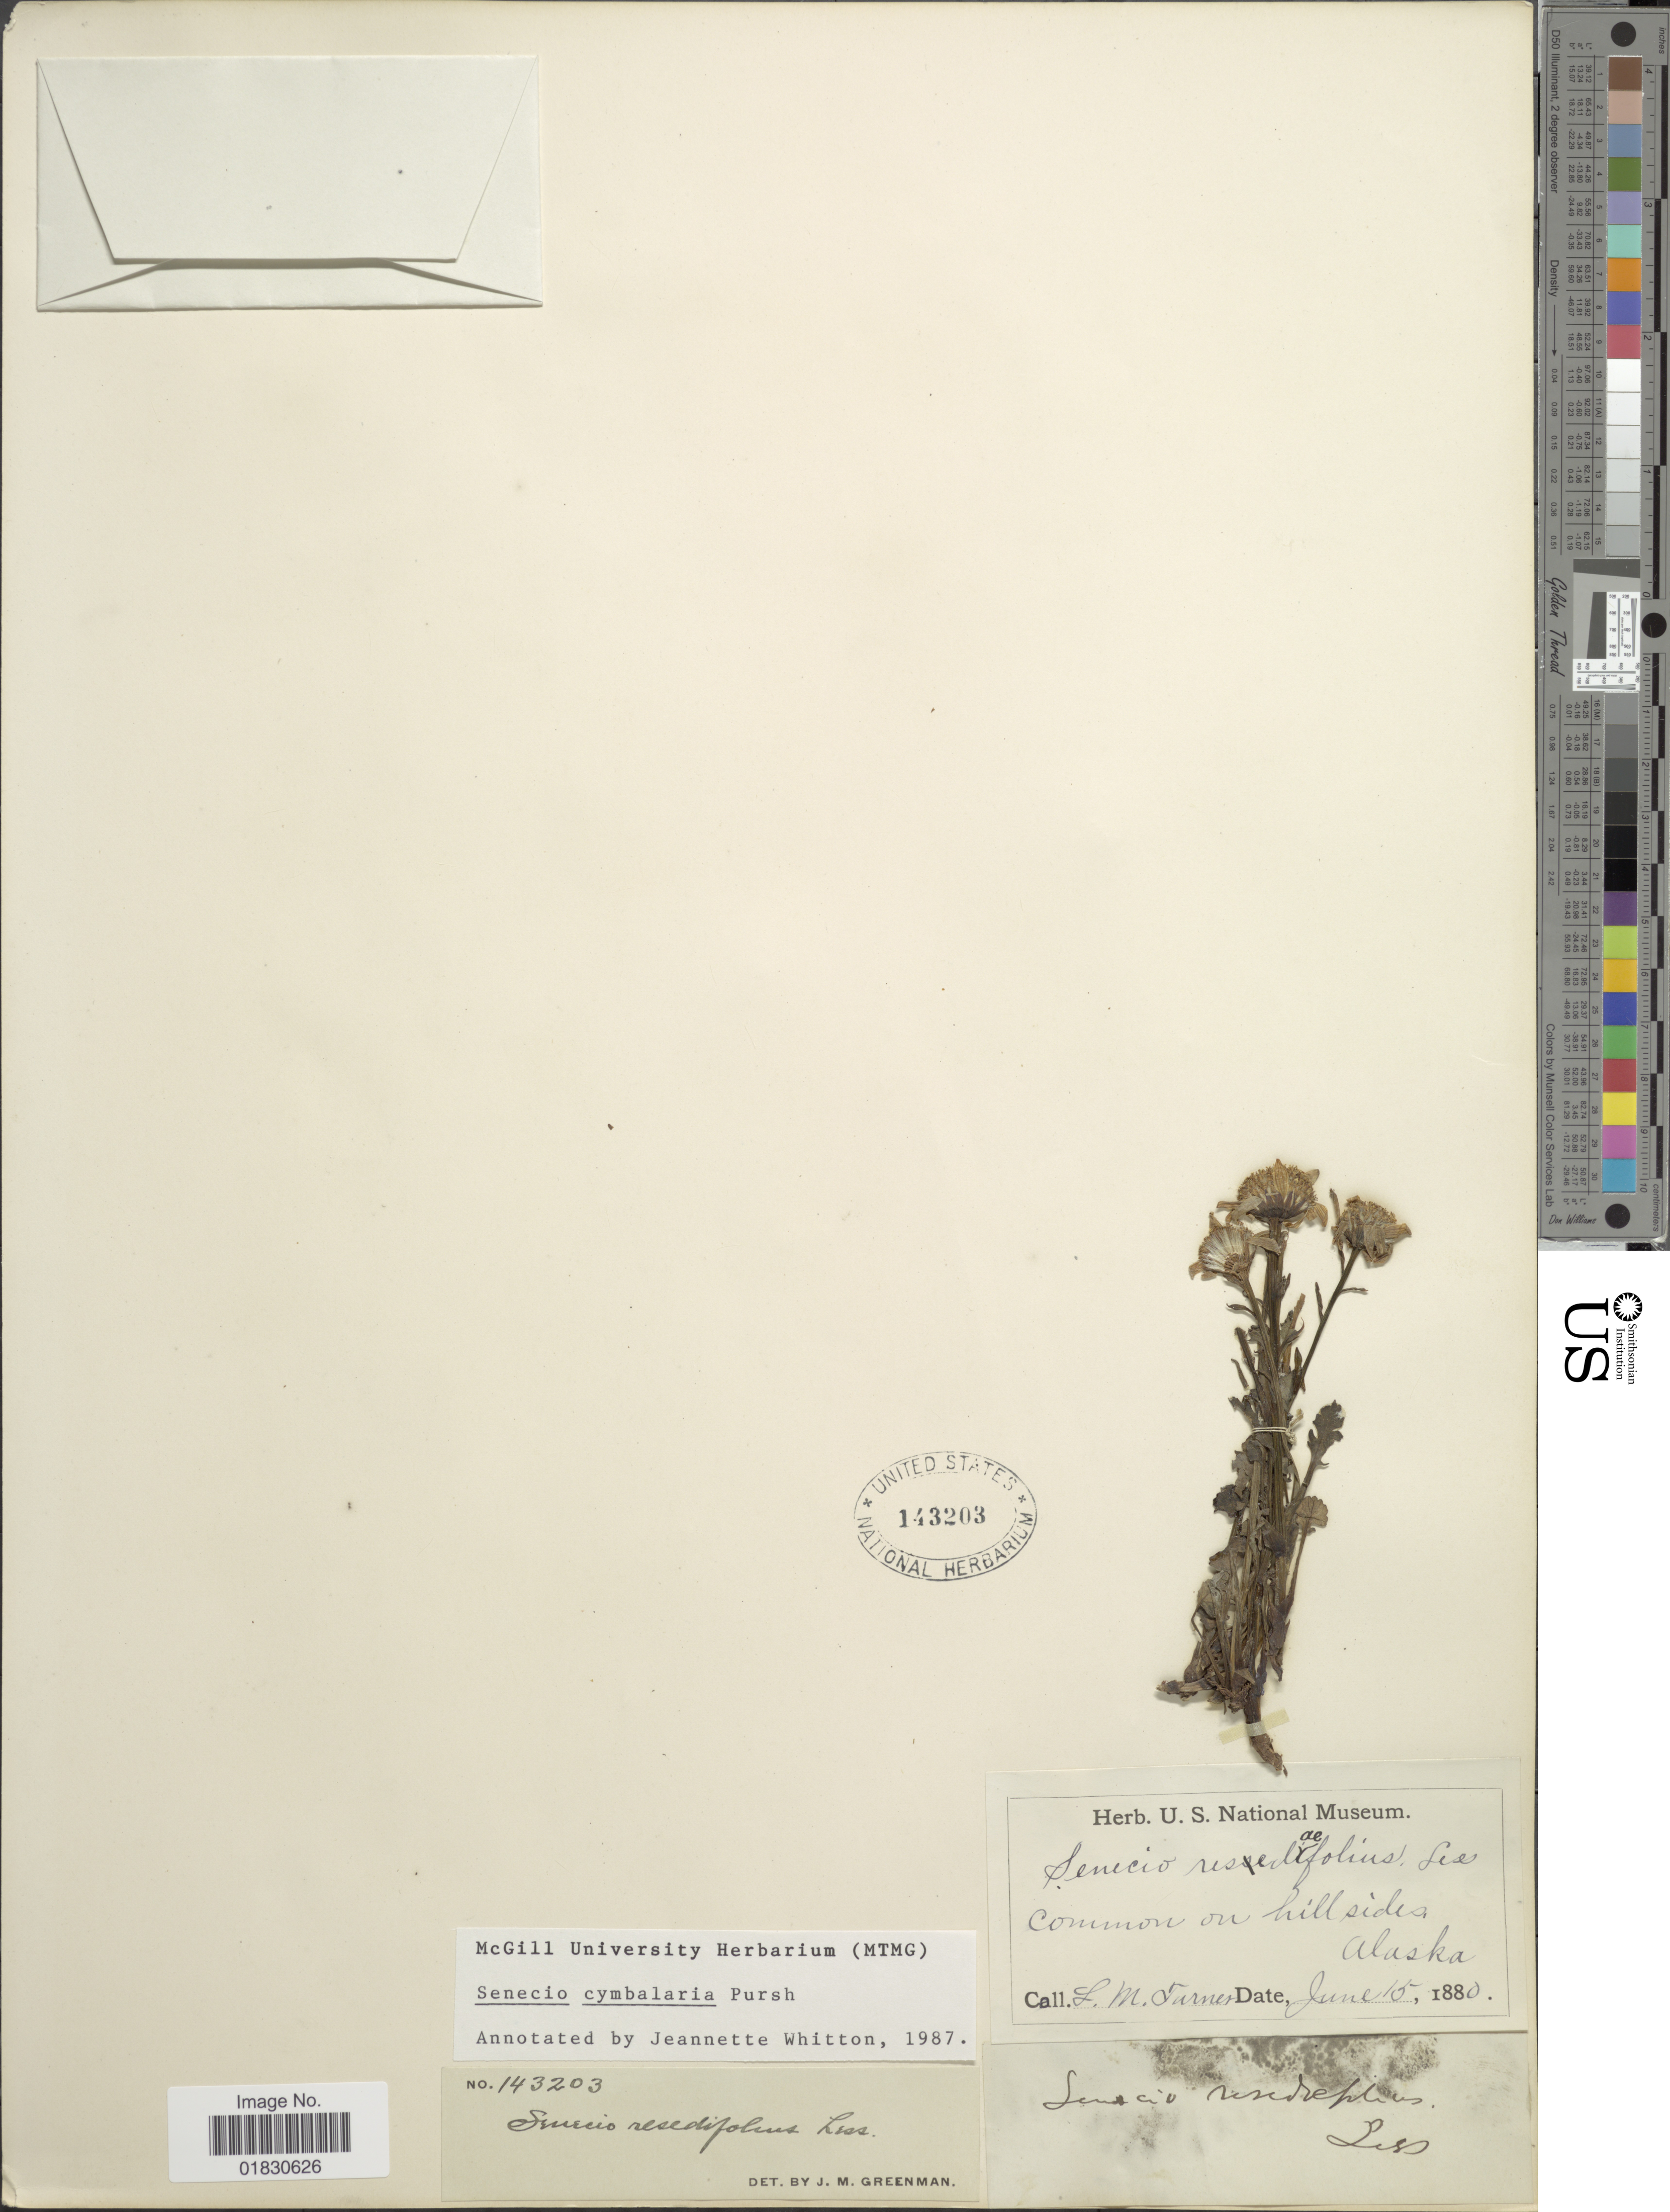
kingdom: Plantae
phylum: Tracheophyta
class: Magnoliopsida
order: Asterales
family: Asteraceae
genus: Packera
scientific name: Packera cymbalaria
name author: (Pursh) W.A. Weber & Á. Löve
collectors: L. M. Turner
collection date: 1880-06-15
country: United States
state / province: Alaska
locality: Common on hillsides, Alaska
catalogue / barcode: US 143203